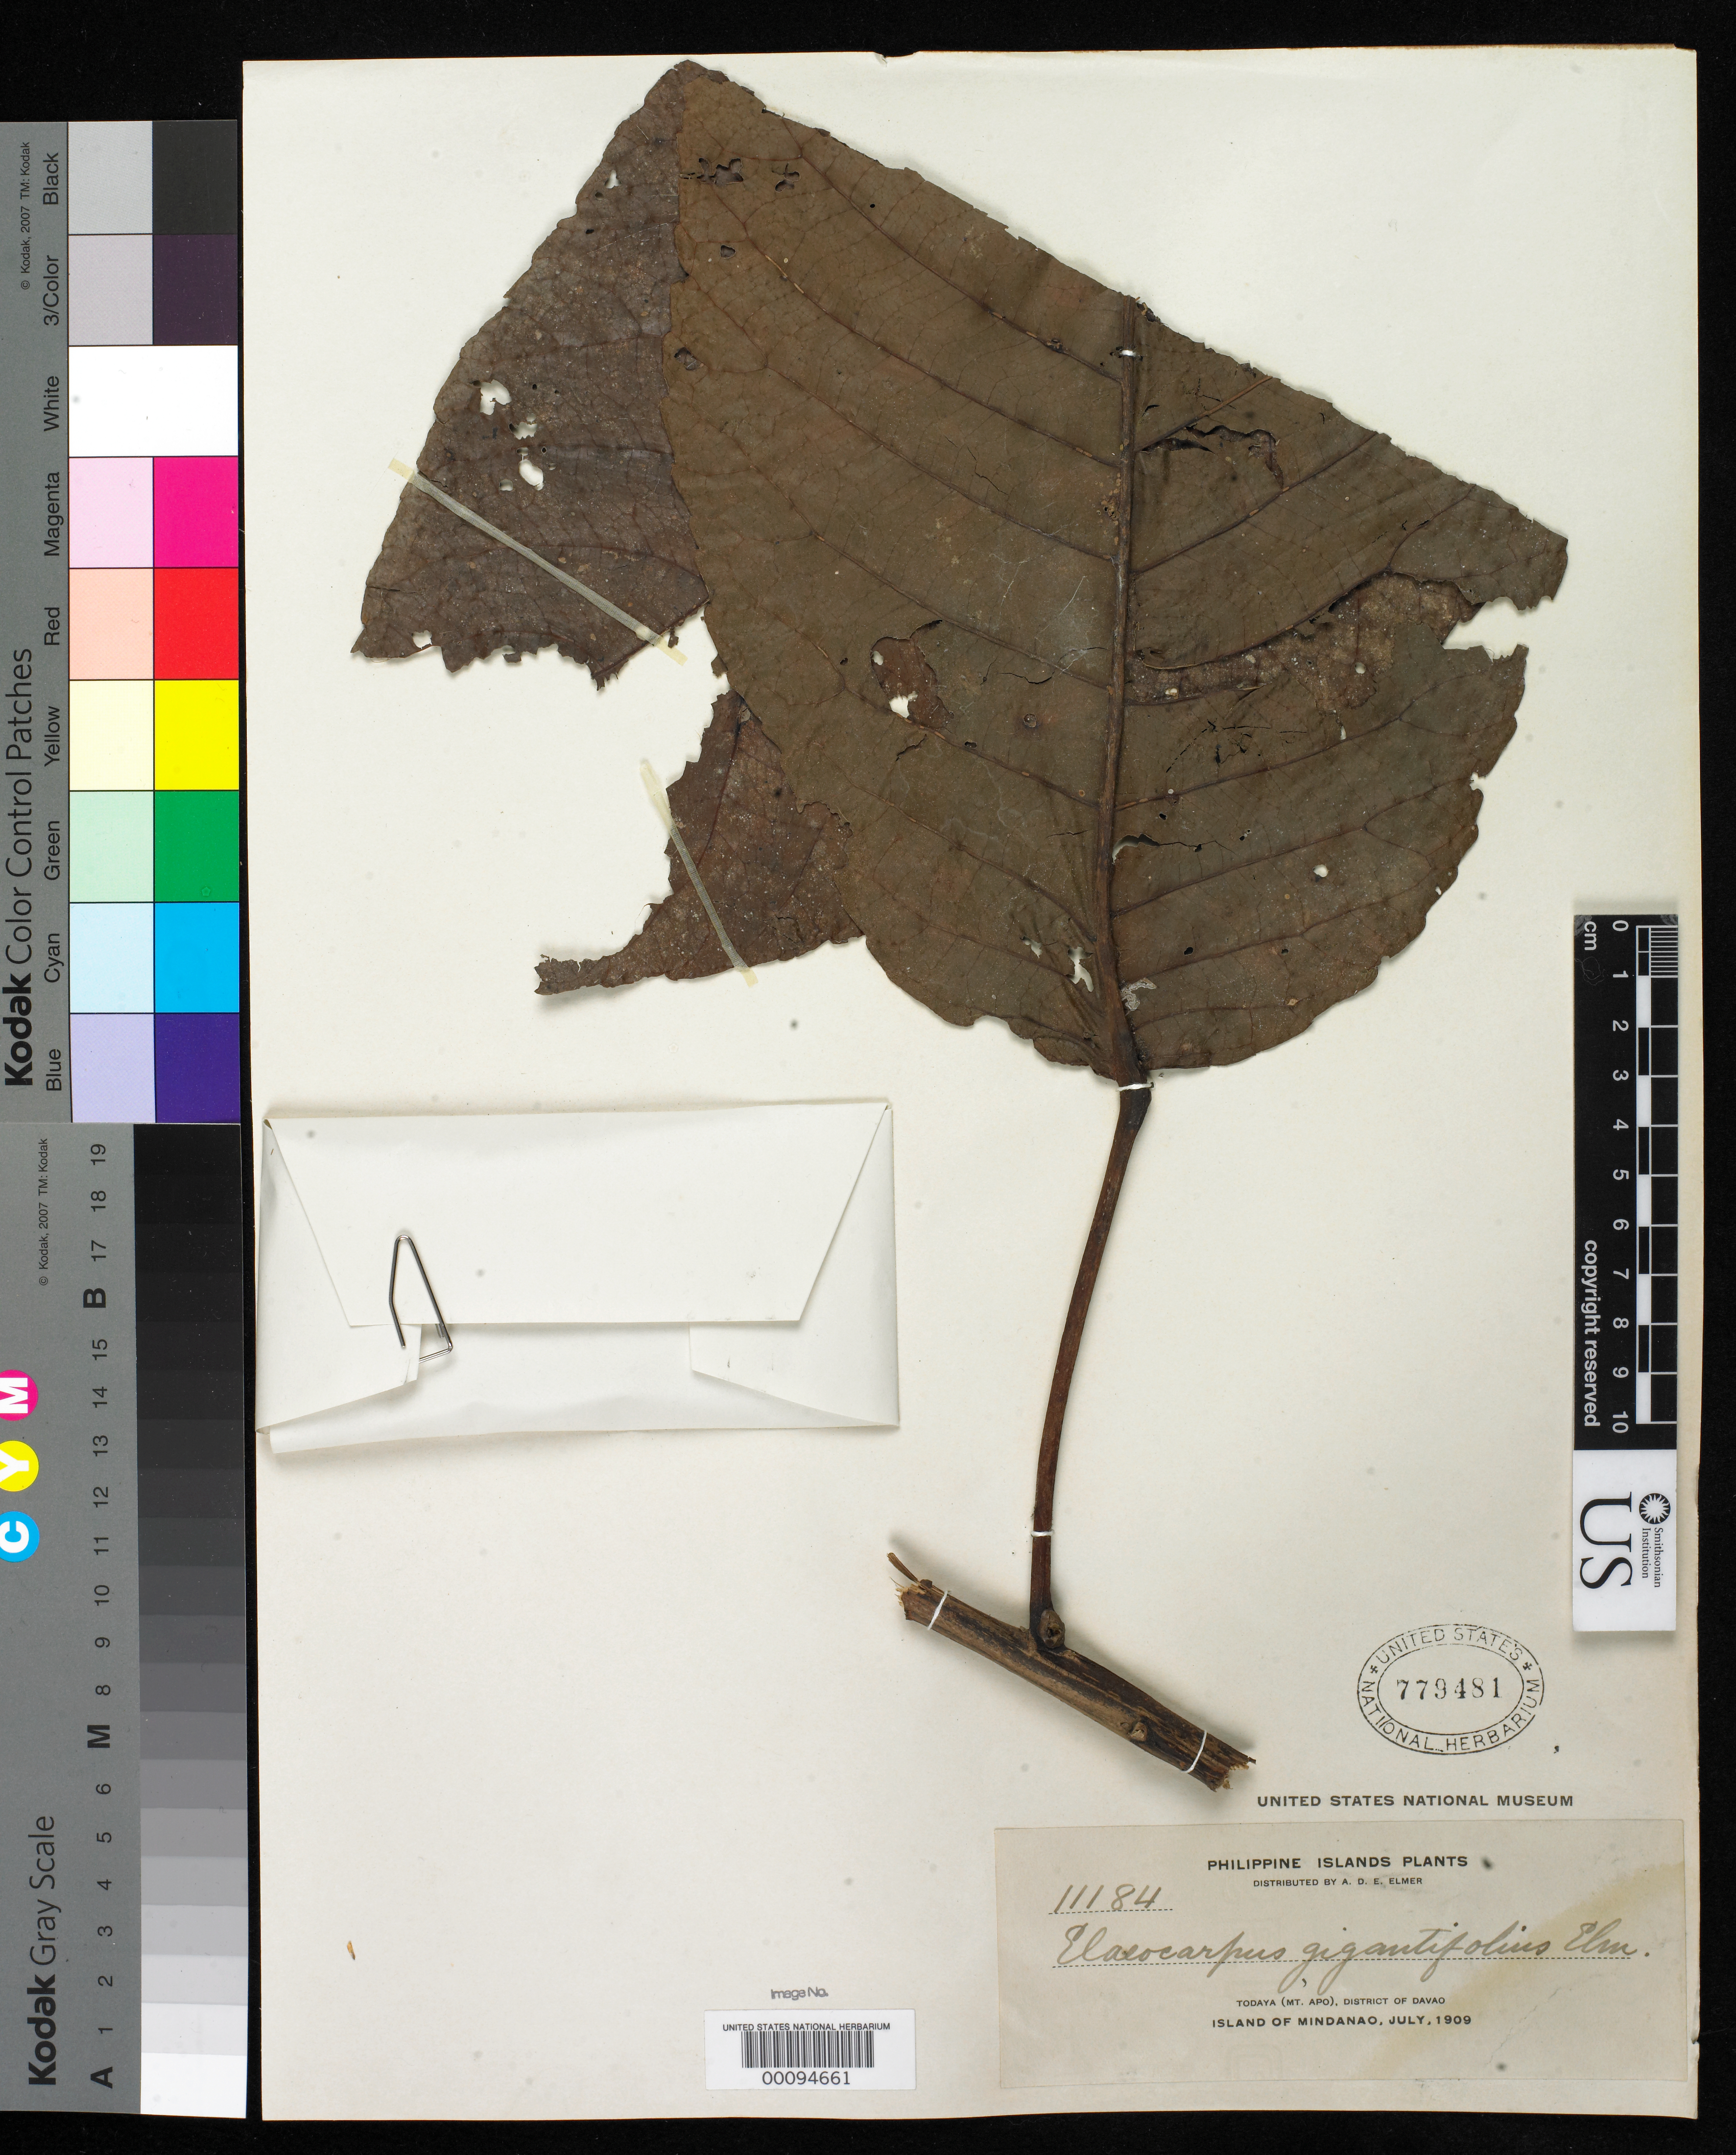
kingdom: Plantae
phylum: Tracheophyta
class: Magnoliopsida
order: Oxalidales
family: Elaeocarpaceae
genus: Elaeocarpus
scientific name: Elaeocarpus gigantifolius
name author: Elmer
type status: Isotype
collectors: A. D. E. Elmer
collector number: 11184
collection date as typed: Jul 1909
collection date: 1909-07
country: Philippines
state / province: Davao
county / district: Davao del Sur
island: Mindanao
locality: Todaya (Mt. Apo).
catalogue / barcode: US 779481